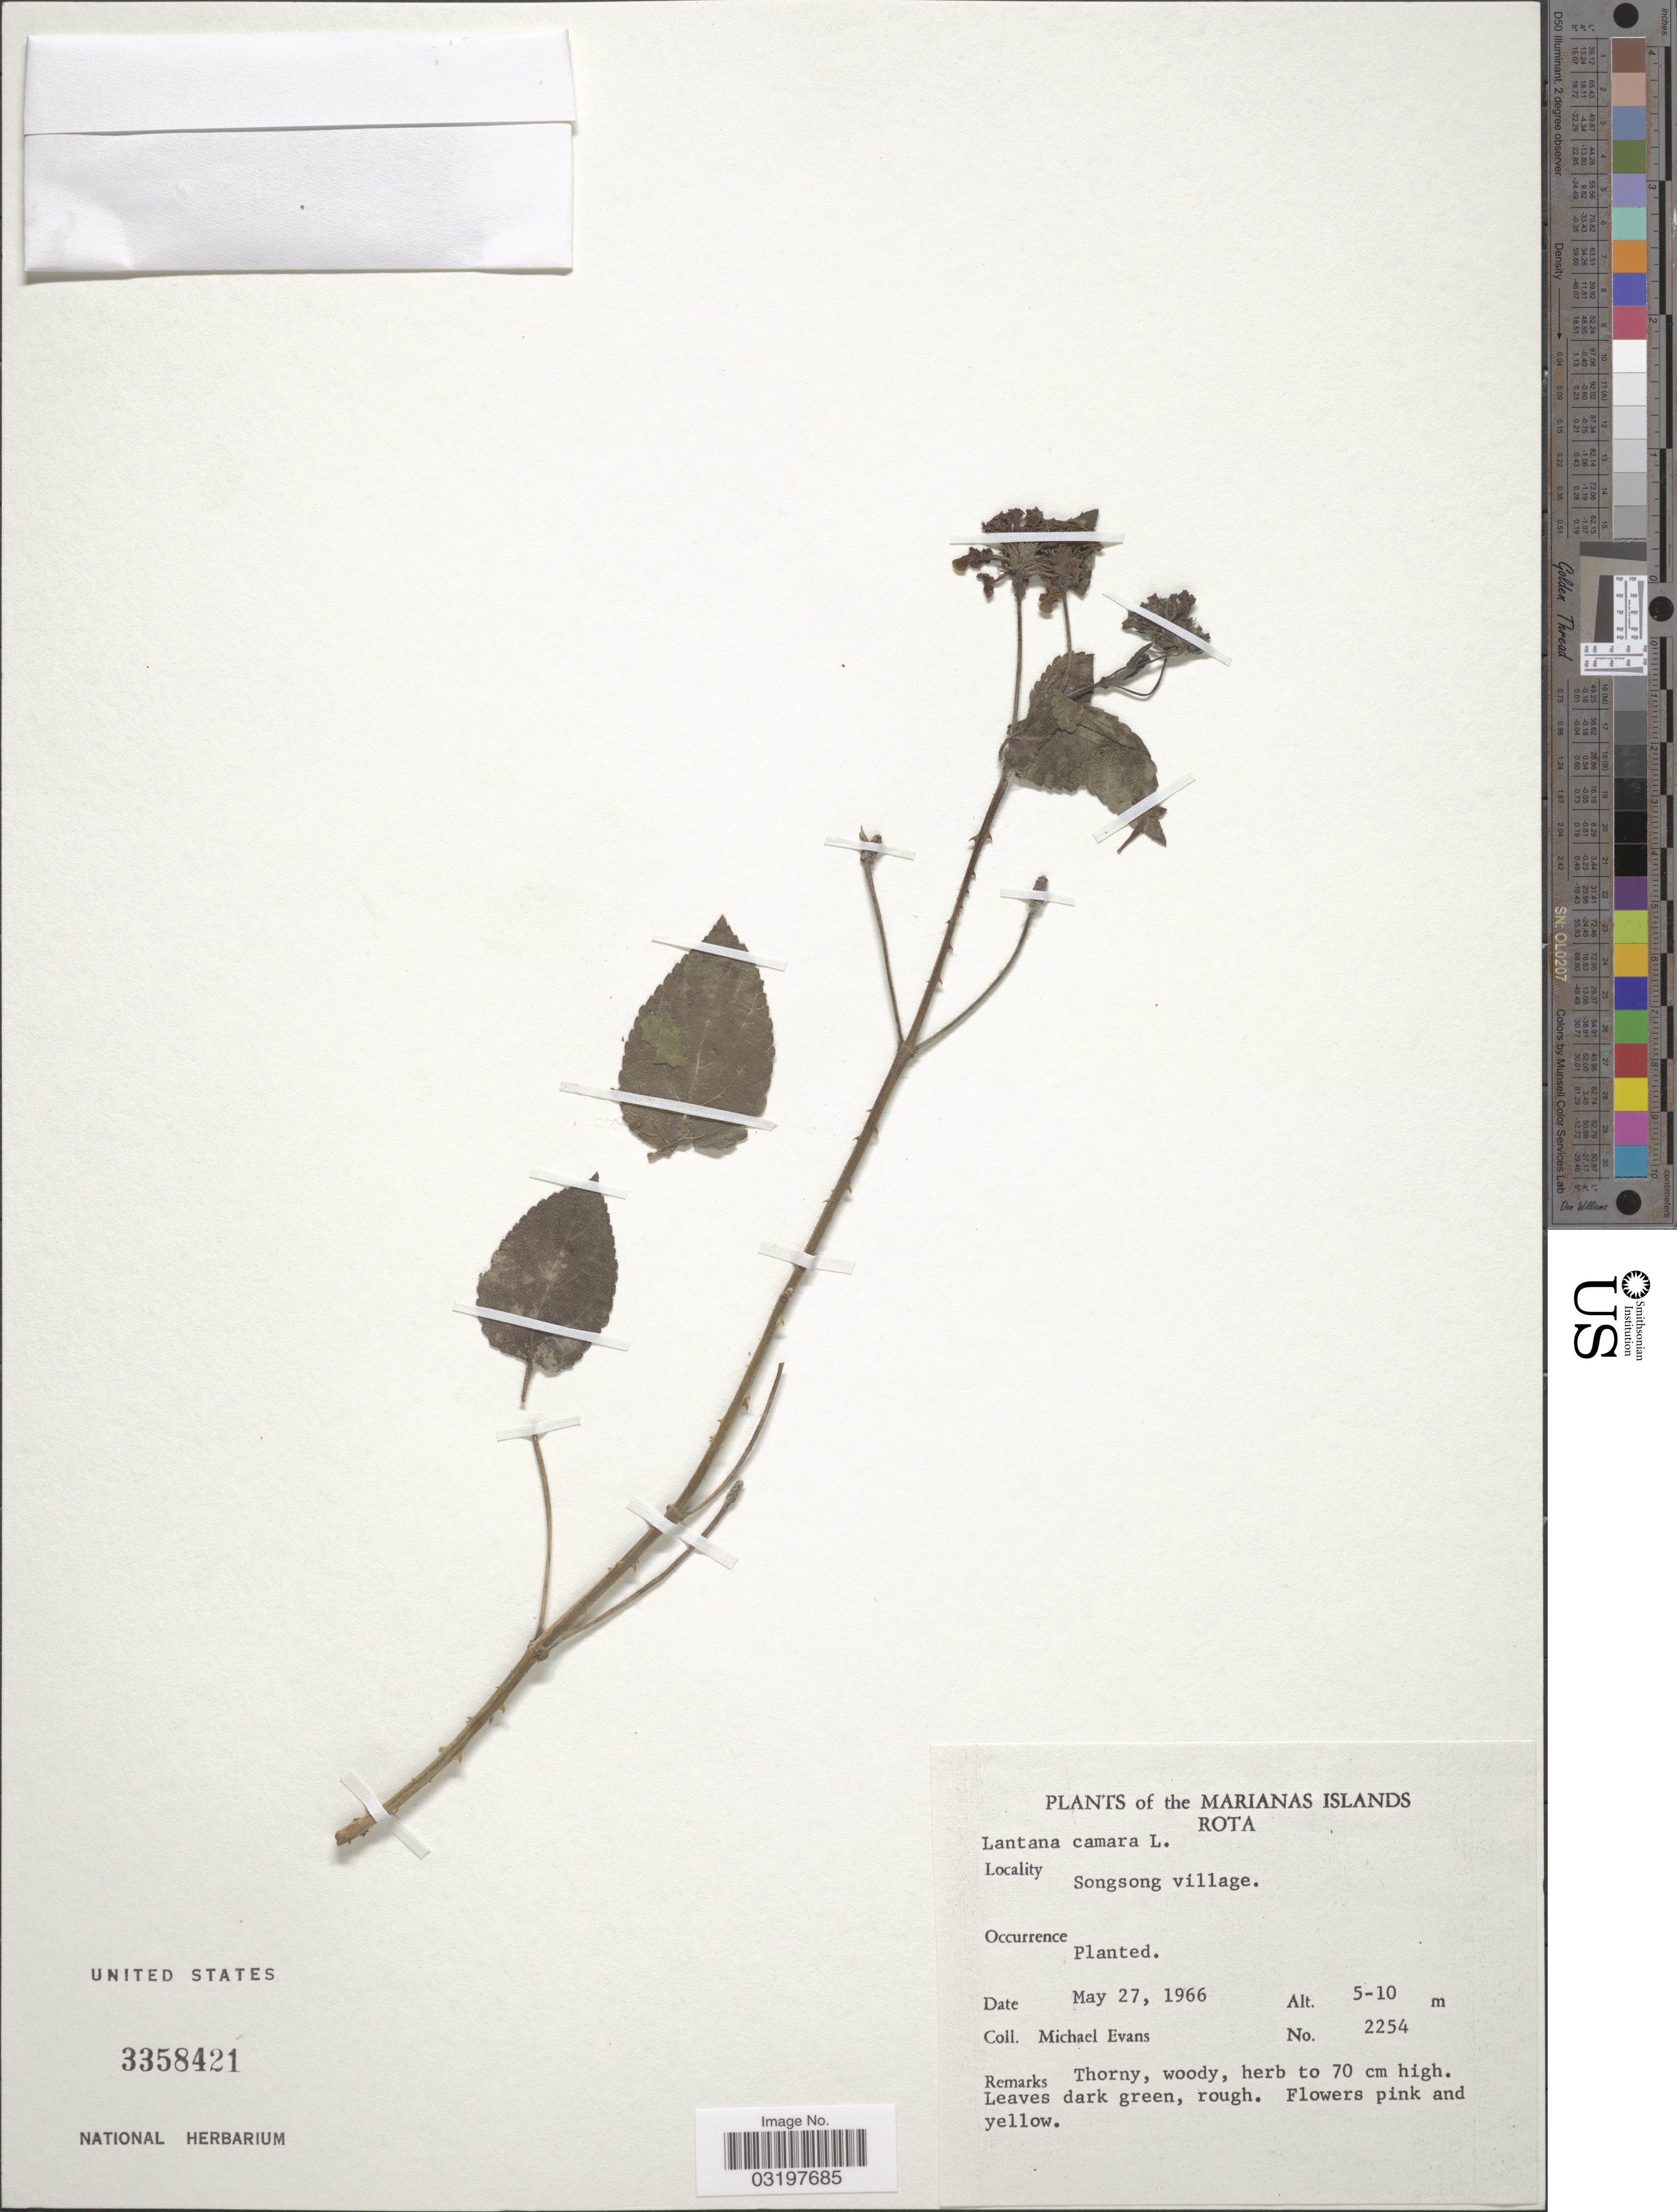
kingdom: Plantae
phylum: Tracheophyta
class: Magnoliopsida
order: Lamiales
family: Verbenaceae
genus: Lantana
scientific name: Lantana camara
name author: L.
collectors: M. Evans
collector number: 2254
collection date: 1966-05-27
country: Northern Mariana Islands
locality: The Marianas Islands, Rota, Songsong village.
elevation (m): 5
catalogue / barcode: US 3358421